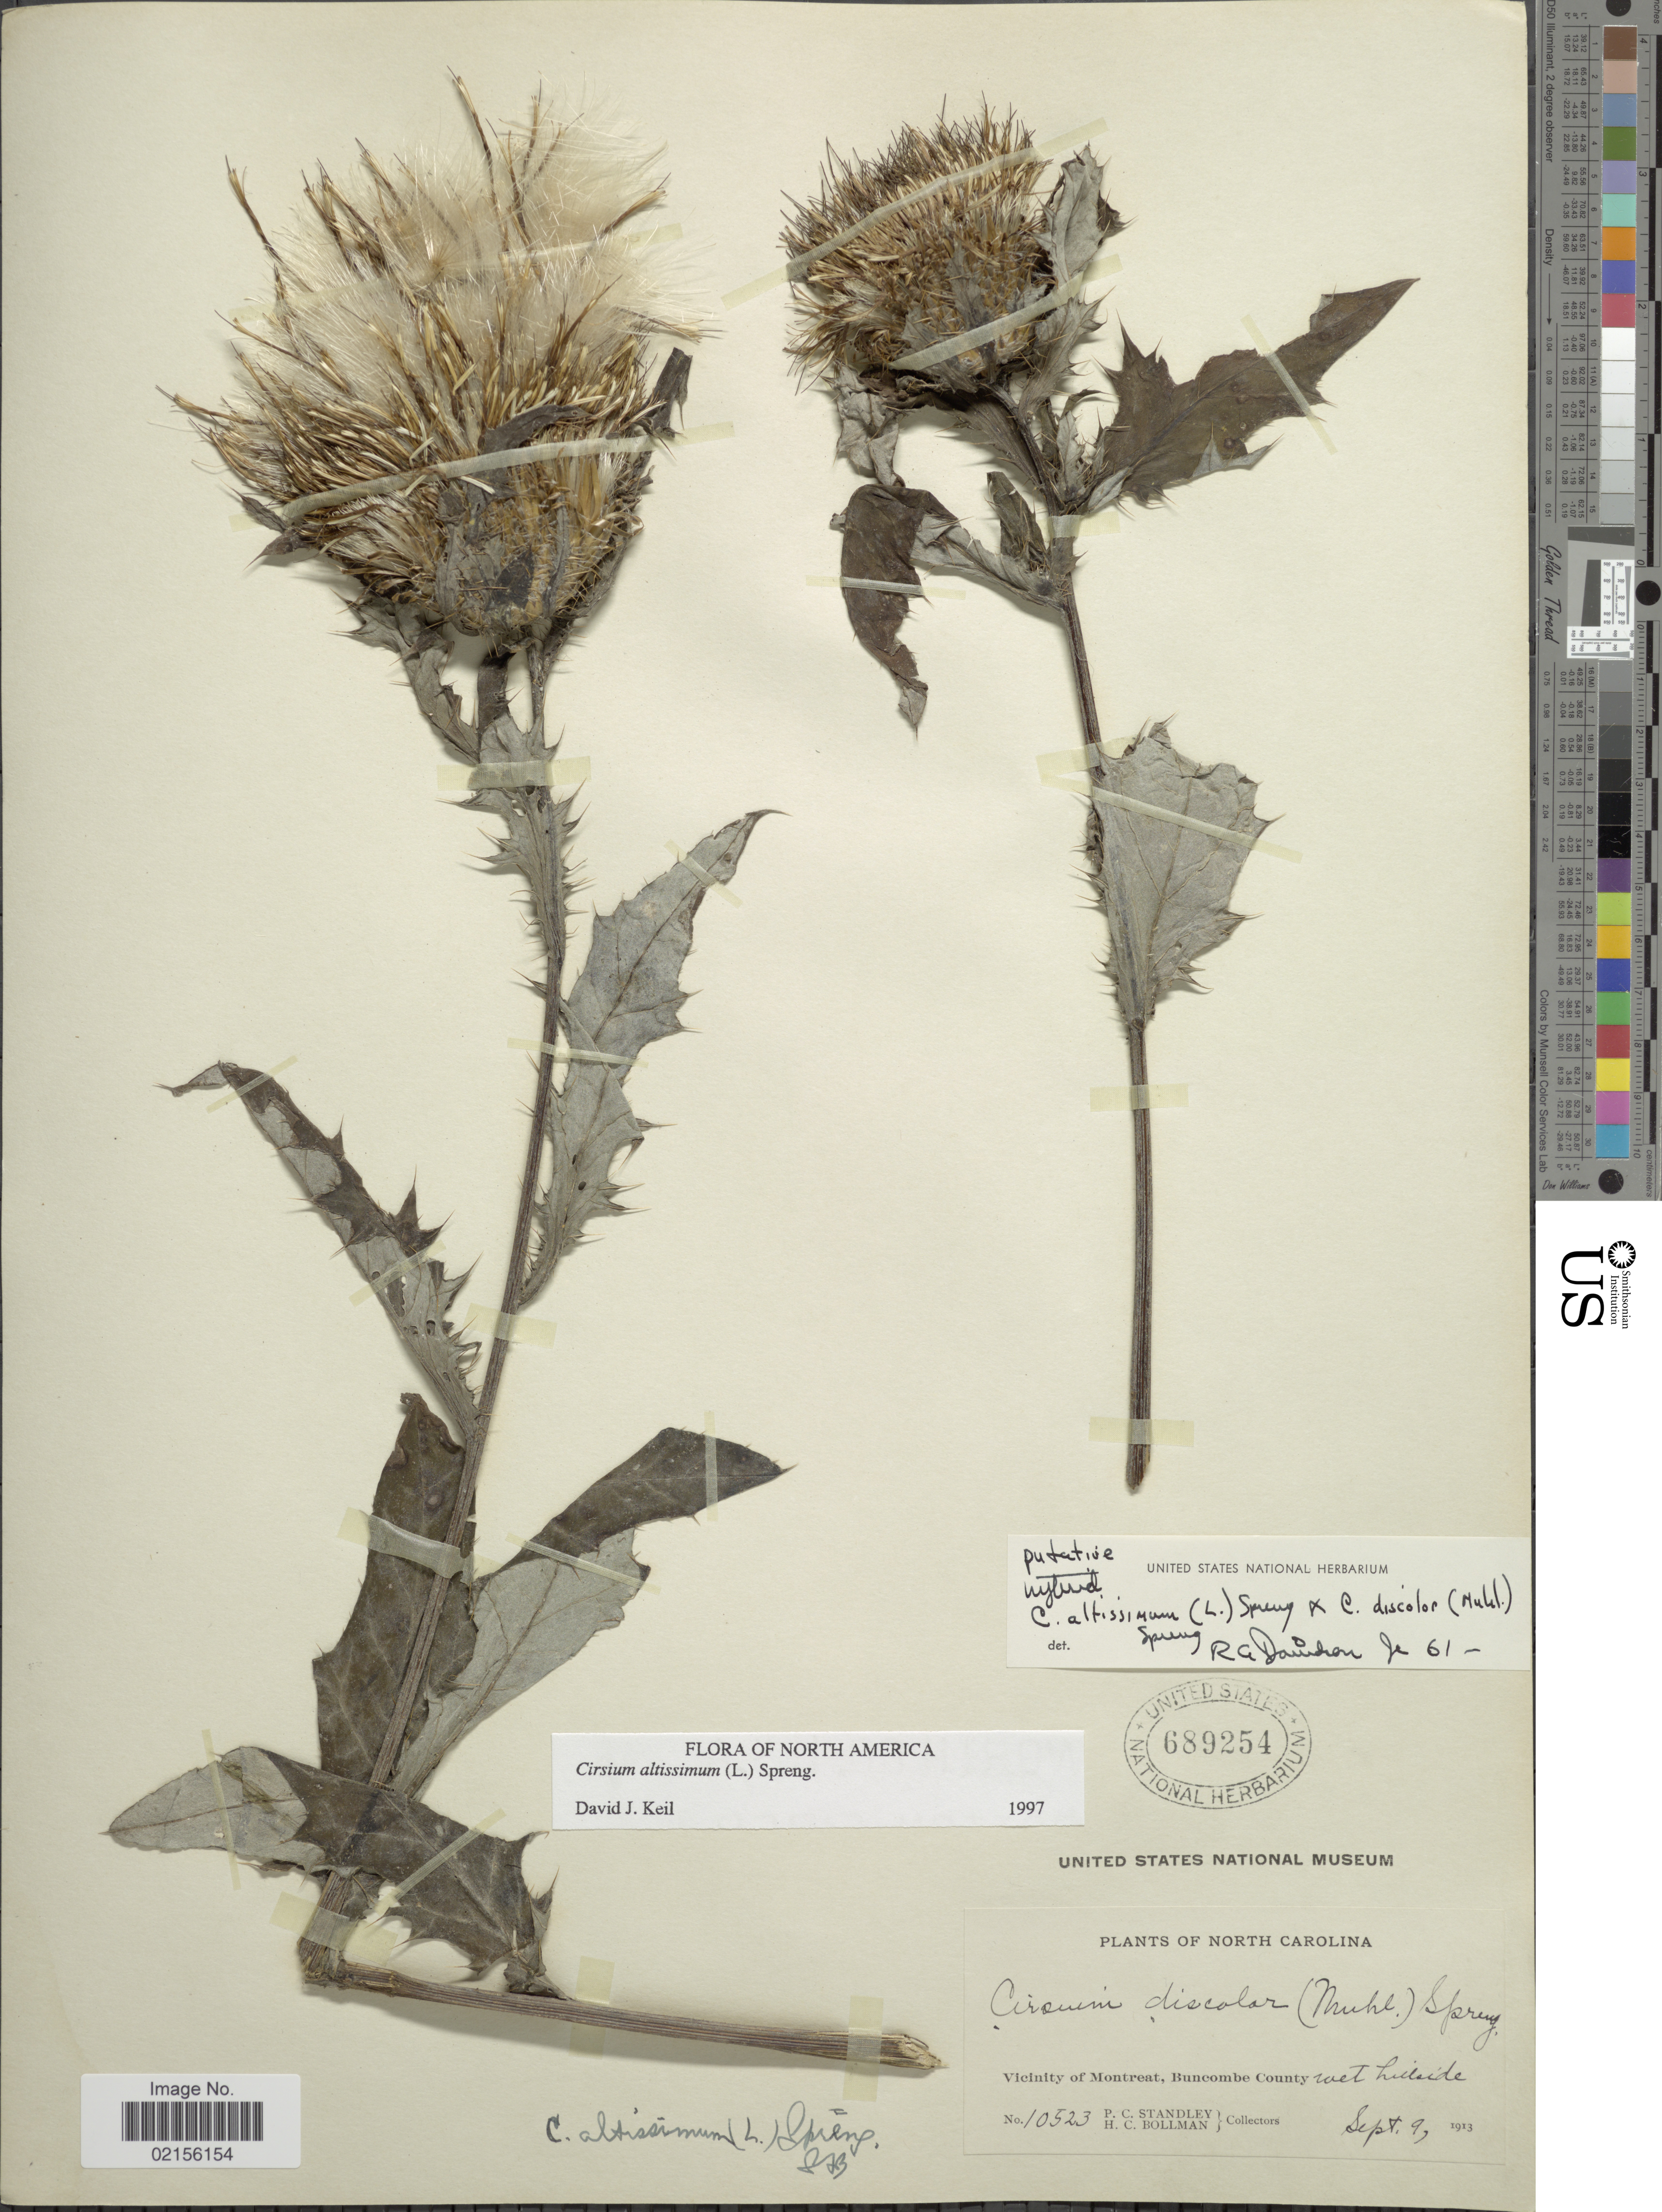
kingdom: Plantae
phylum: Tracheophyta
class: Magnoliopsida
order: Asterales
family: Asteraceae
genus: Cirsium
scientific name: Cirsium altissimum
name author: (L.) Spreng.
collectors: P. C. Standley & H. C. Bollman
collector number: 10523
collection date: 1913-09-09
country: United States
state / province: North Carolina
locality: Vicinity of Montreat, Buncombe County wet hillside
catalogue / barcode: US 689254